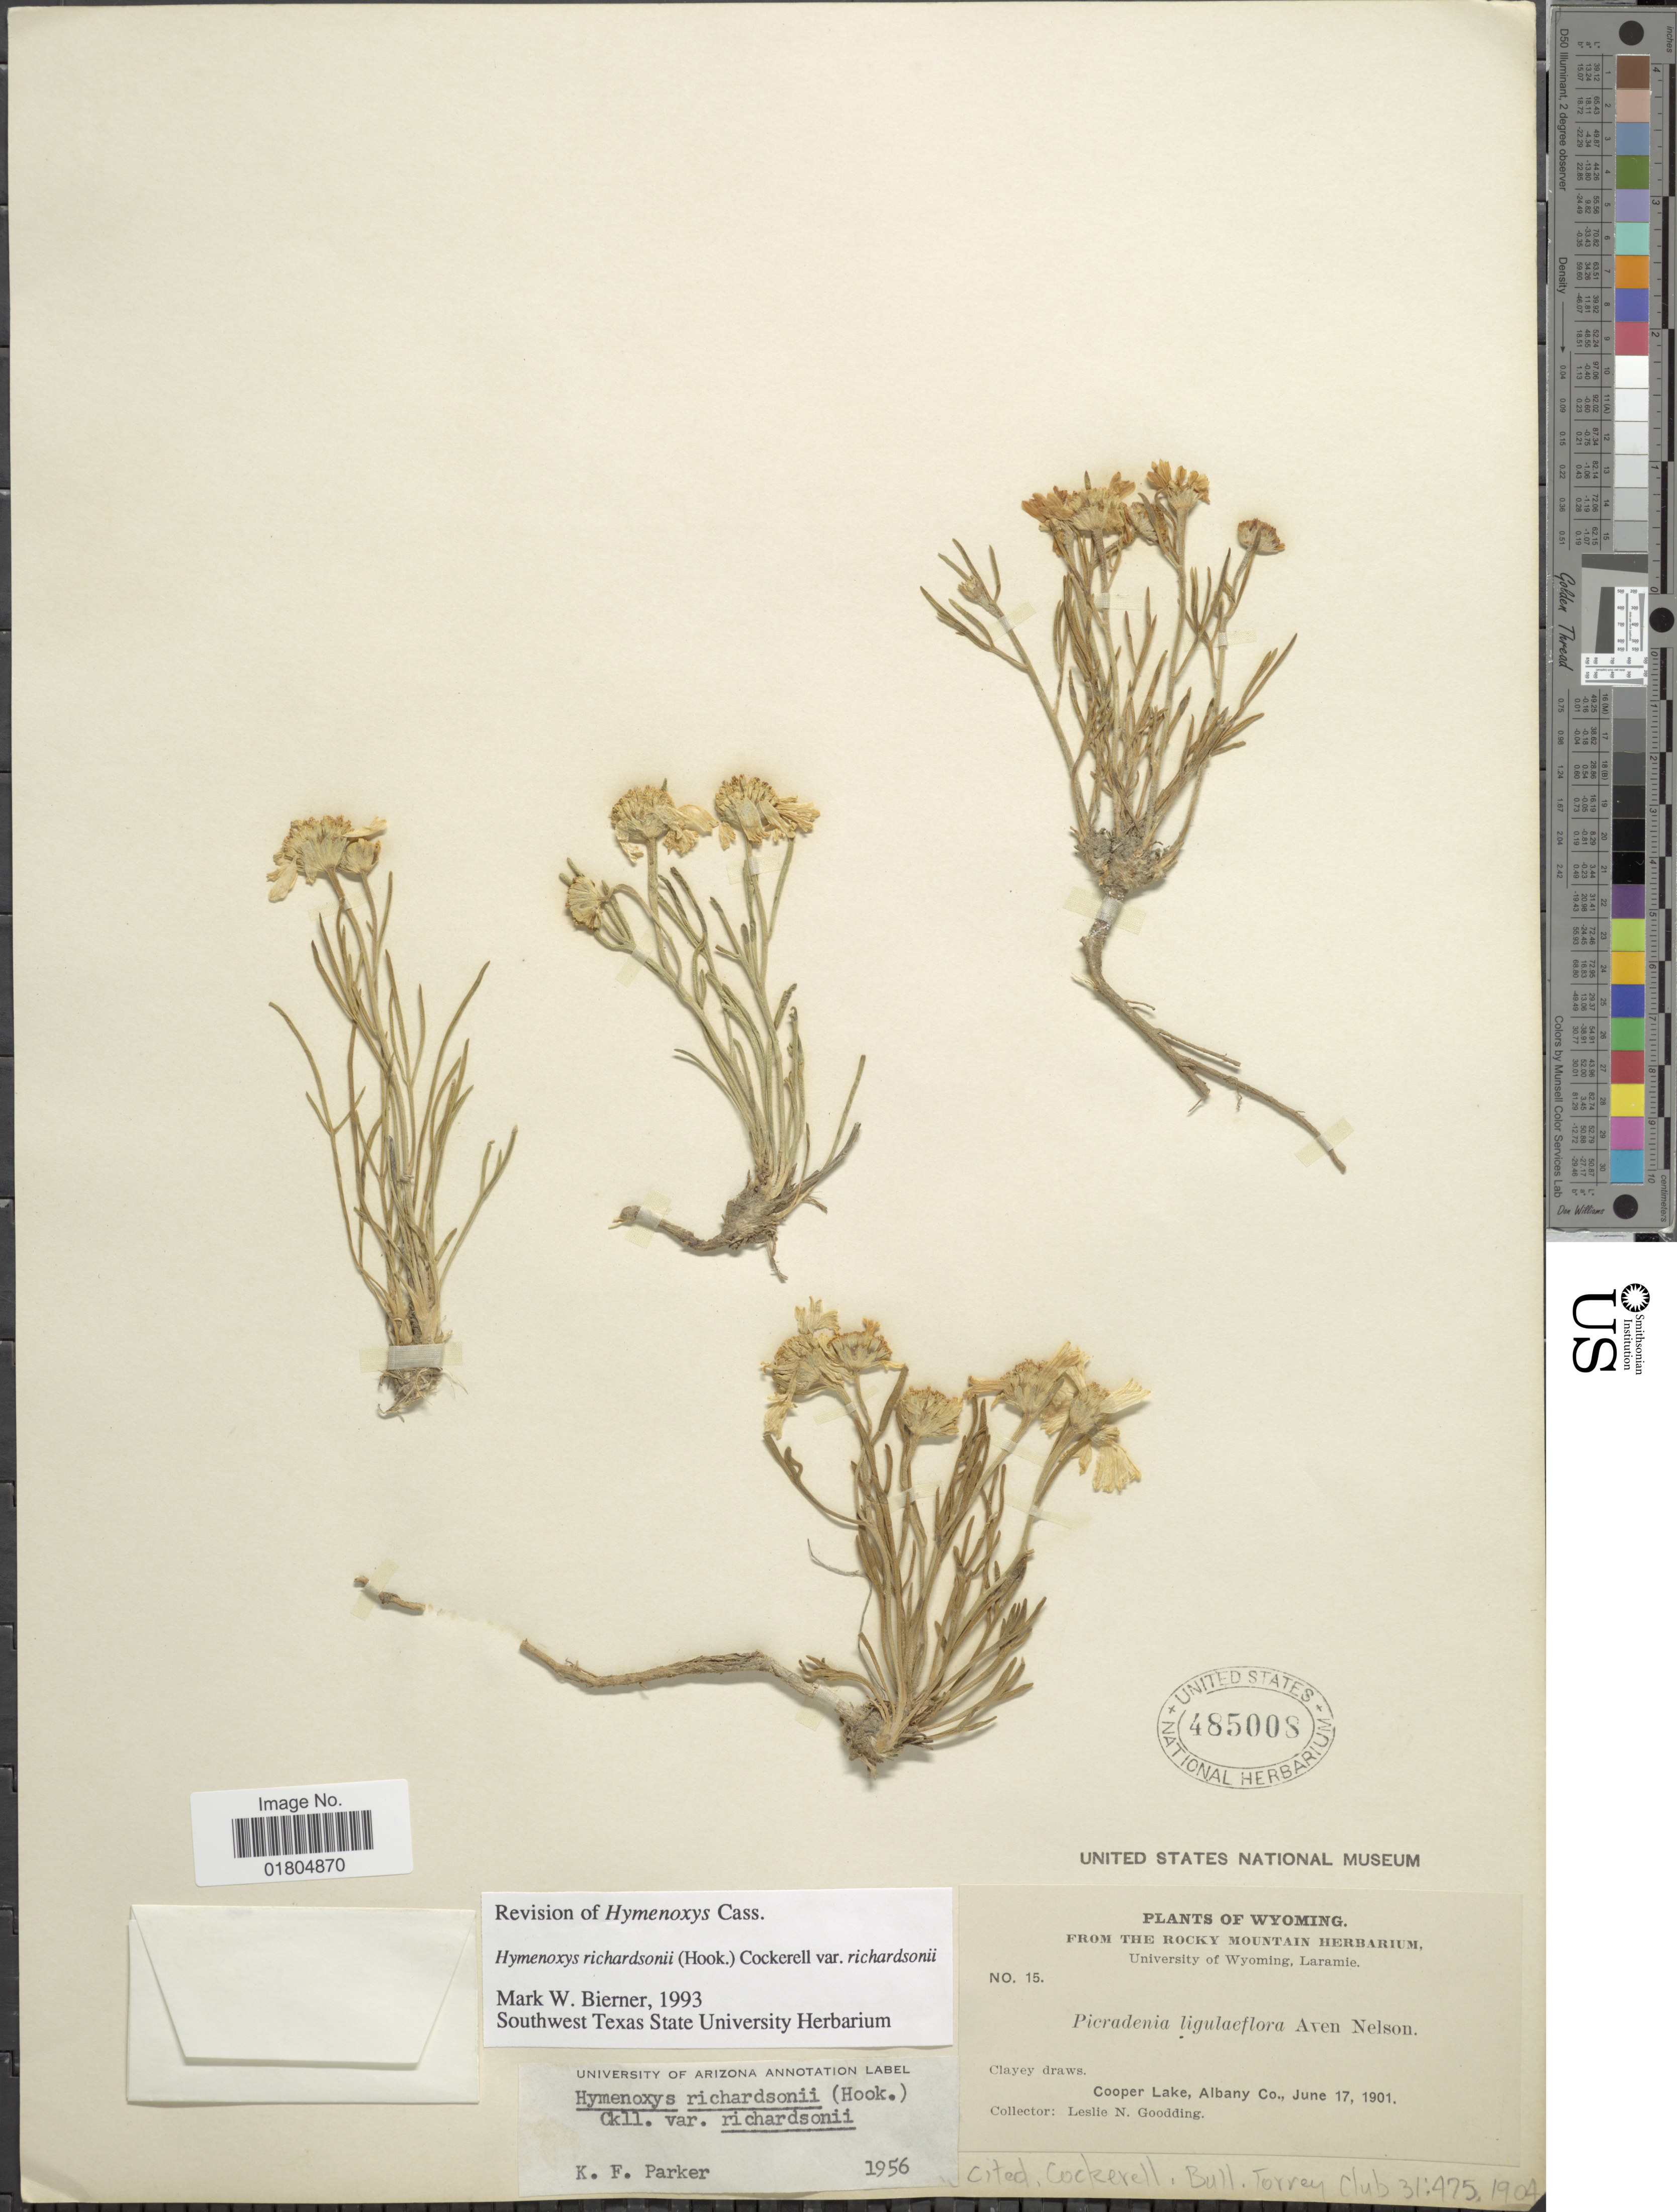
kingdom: Plantae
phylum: Tracheophyta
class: Magnoliopsida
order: Asterales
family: Asteraceae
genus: Hymenoxys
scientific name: Hymenoxys richardsonii var. richardsonii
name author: (Hook.) Cockerell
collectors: L. N. Goodding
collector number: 15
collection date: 1901-06-17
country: United States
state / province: Wyoming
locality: Cooper Lake, Albany Co.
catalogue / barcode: US 485008